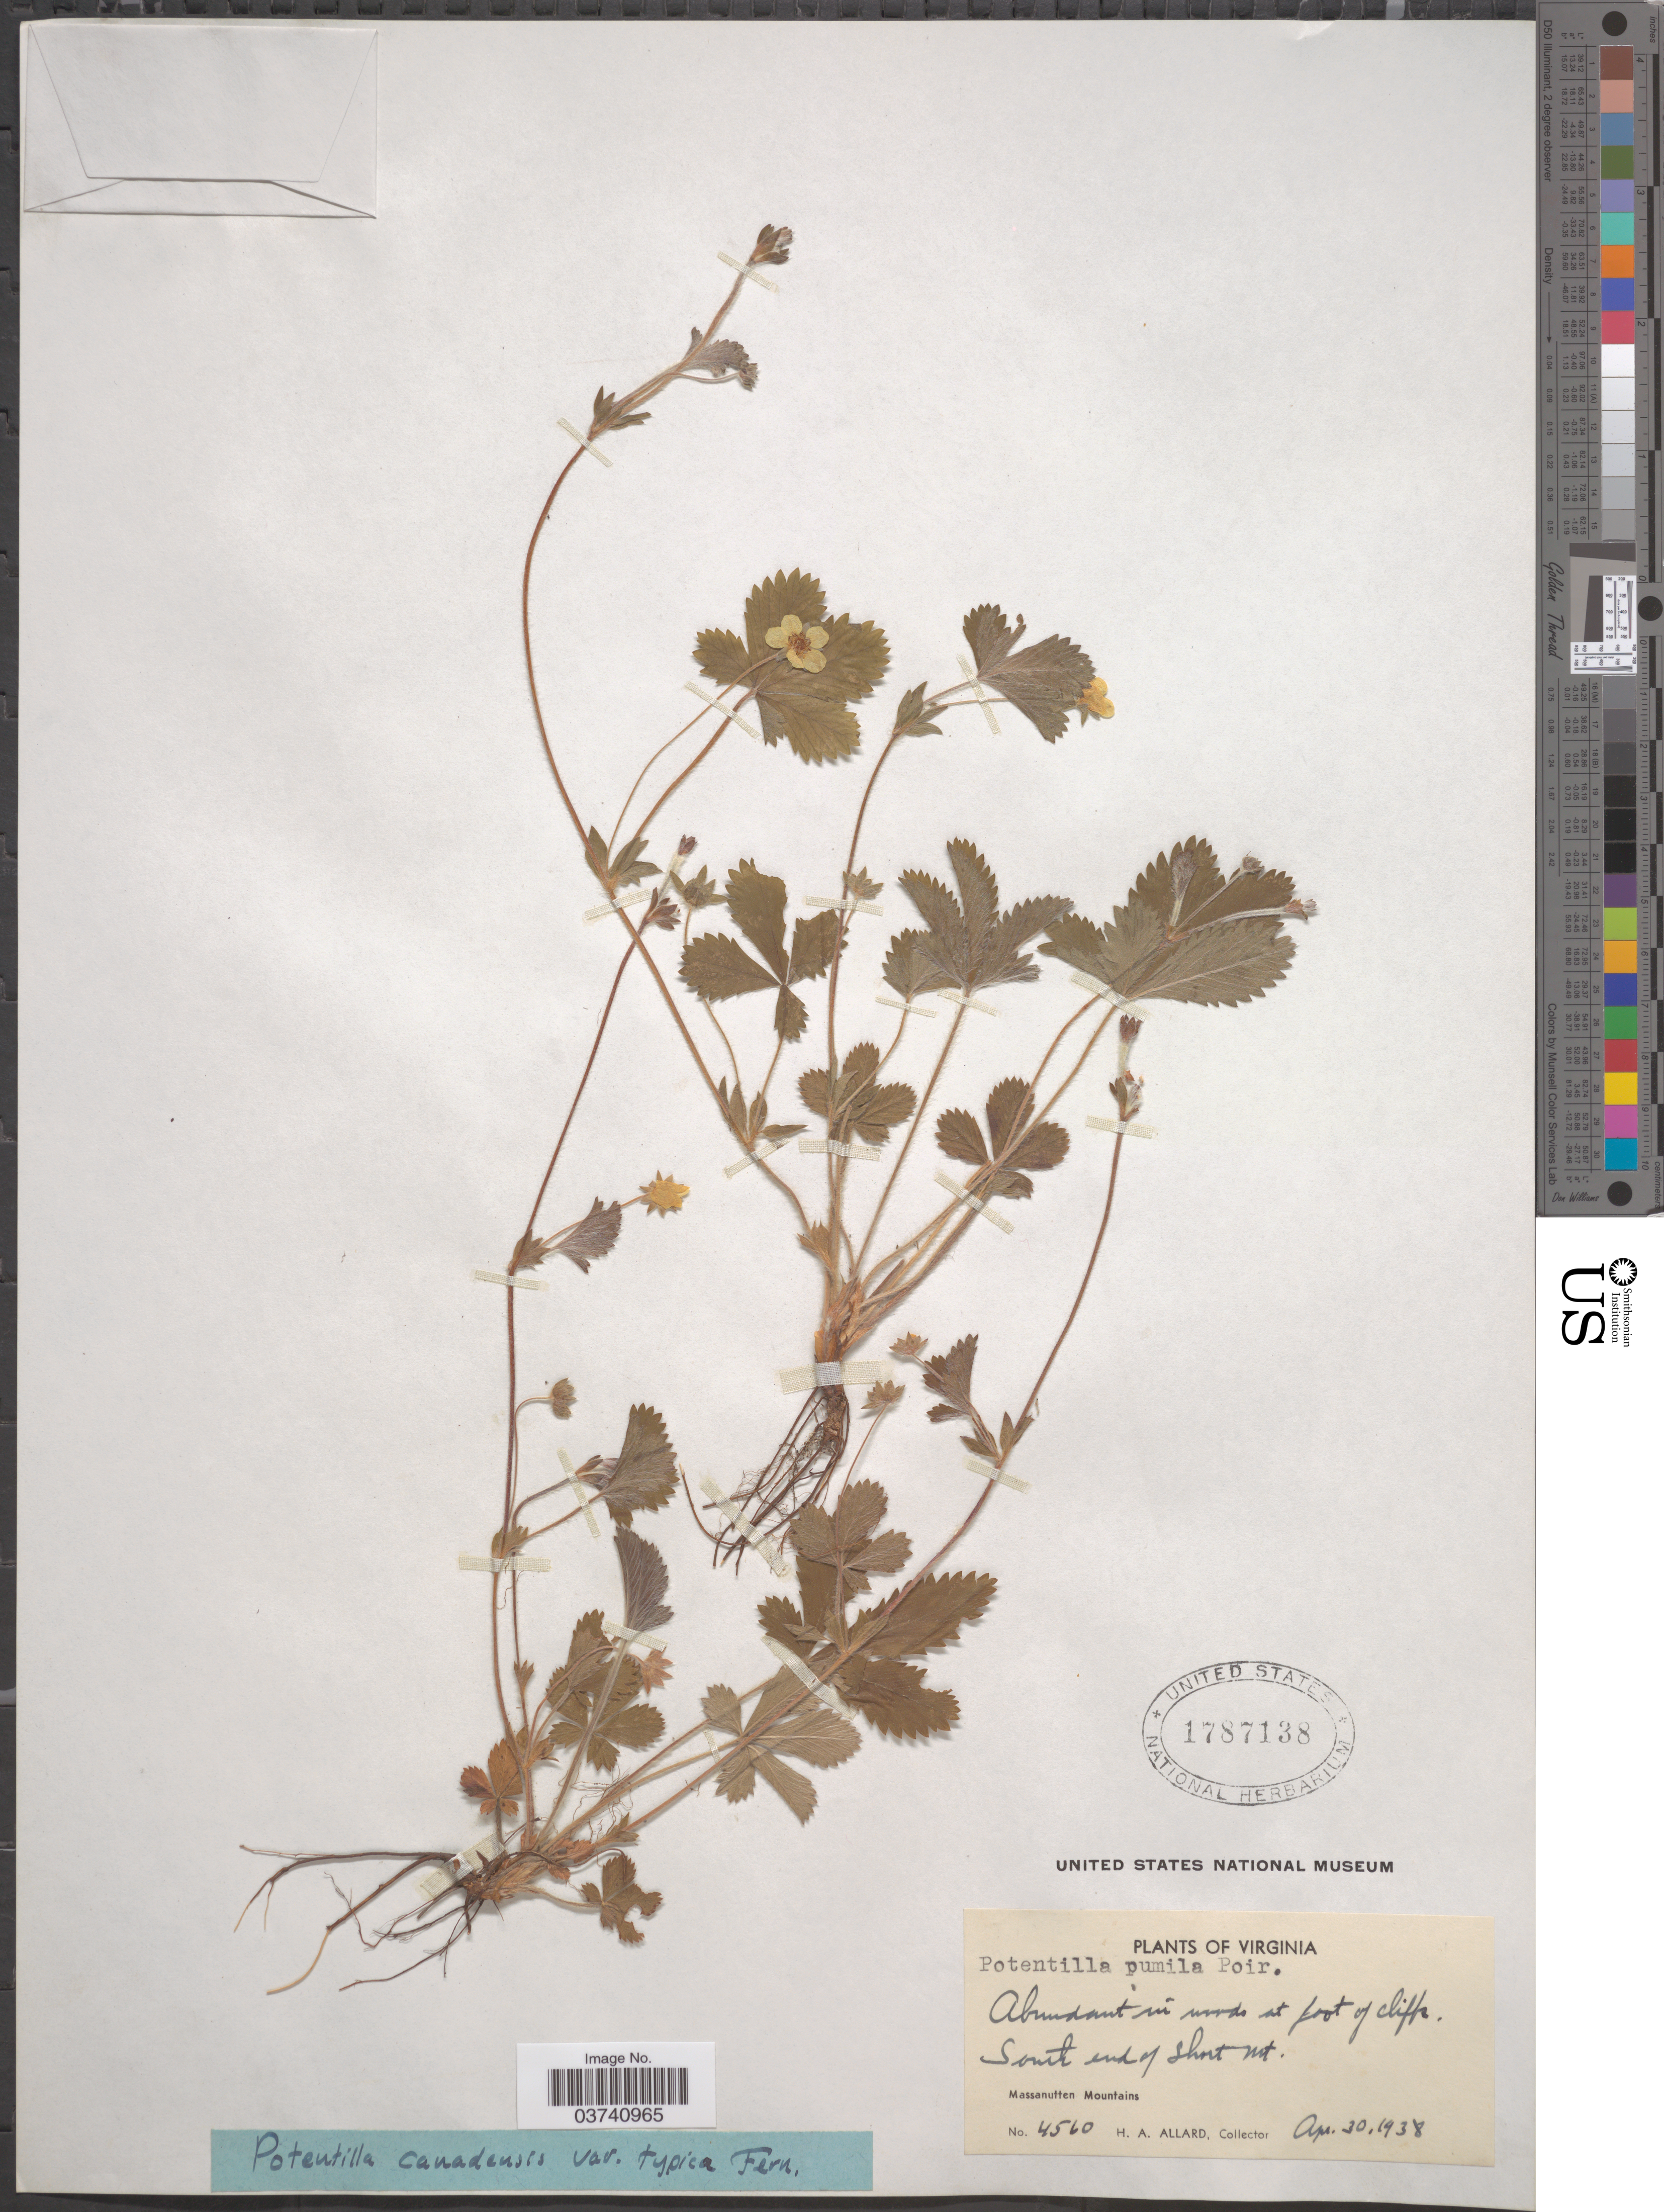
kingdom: Plantae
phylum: Tracheophyta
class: Magnoliopsida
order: Rosales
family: Rosaceae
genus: Potentilla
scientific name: Potentilla canadensis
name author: L.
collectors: H. A. Allard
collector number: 4560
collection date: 1938-04-30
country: United States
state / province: Virginia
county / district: Shenandoah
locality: At foot of cliffs. South end of Short Mt. Massanutten Mountains.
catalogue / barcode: US 1787138